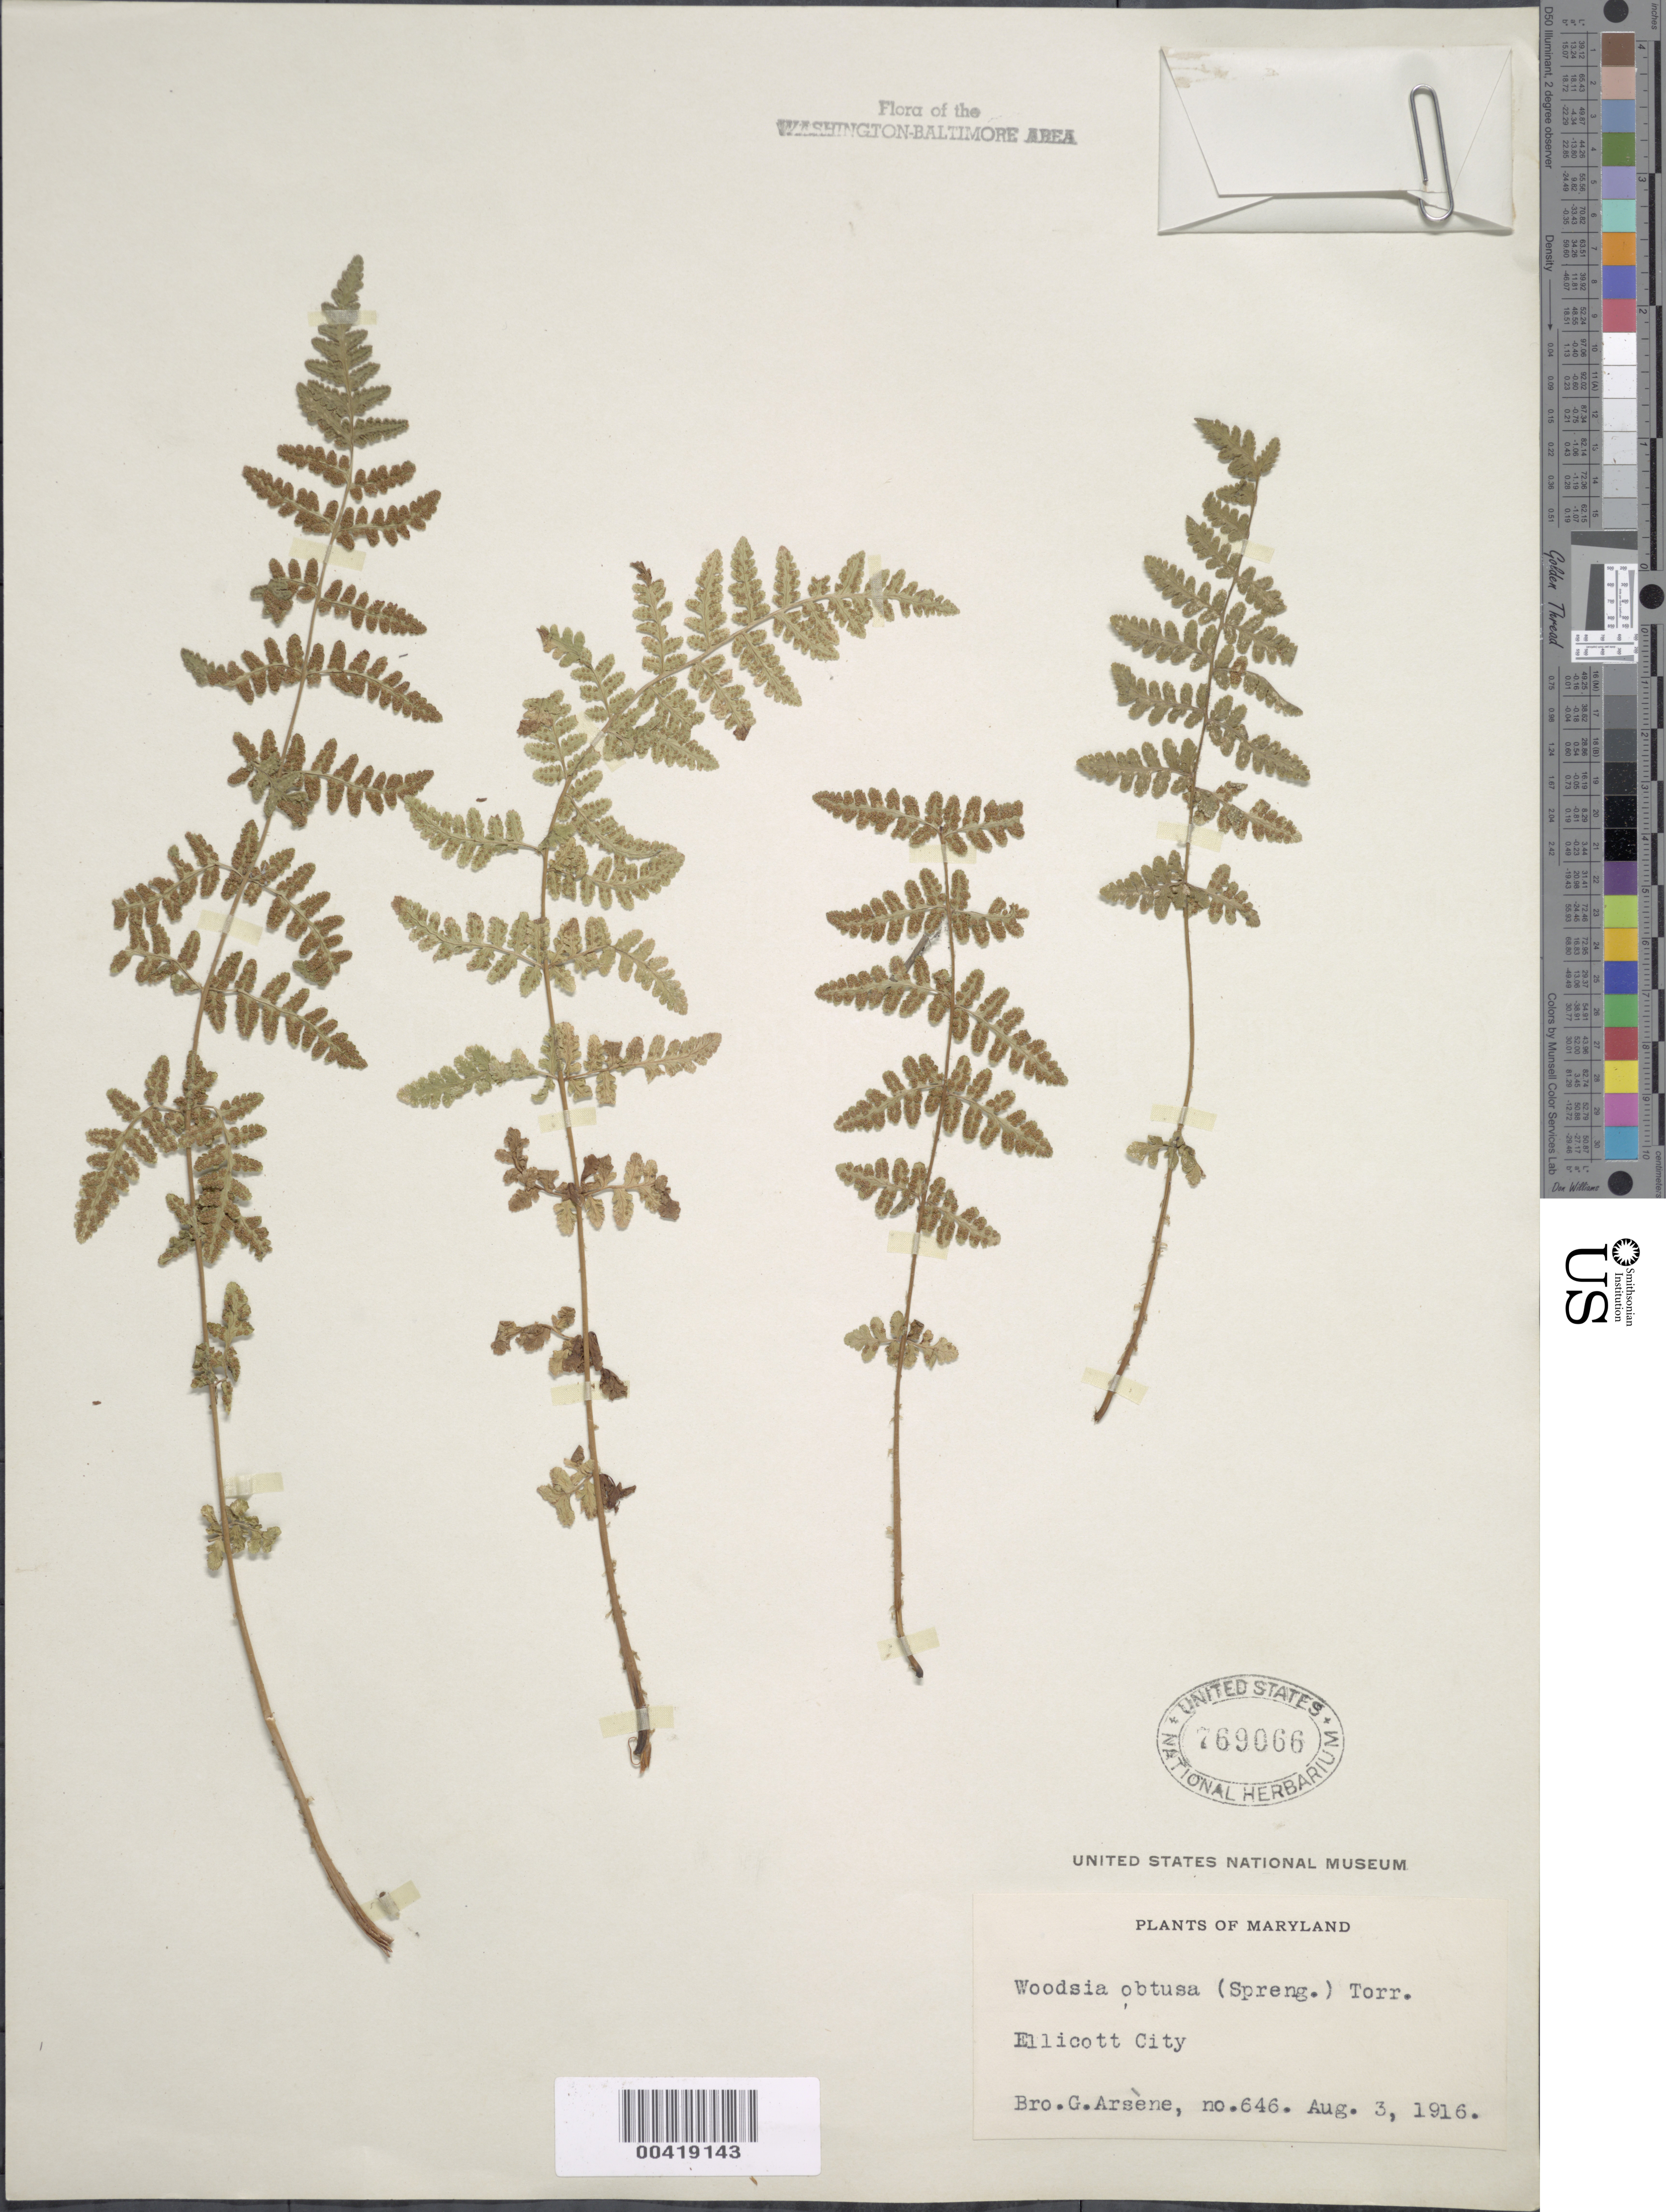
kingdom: Plantae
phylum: Tracheophyta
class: Polypodiopsida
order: Polypodiales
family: Woodsiaceae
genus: Woodsia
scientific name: Woodsia obtusa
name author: (Spreng.) Torr.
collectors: Bro. G. Arsène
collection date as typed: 03 Aug 1916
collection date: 1916-08-03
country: United States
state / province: Maryland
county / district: Howard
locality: Ellicott City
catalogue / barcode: US 769066